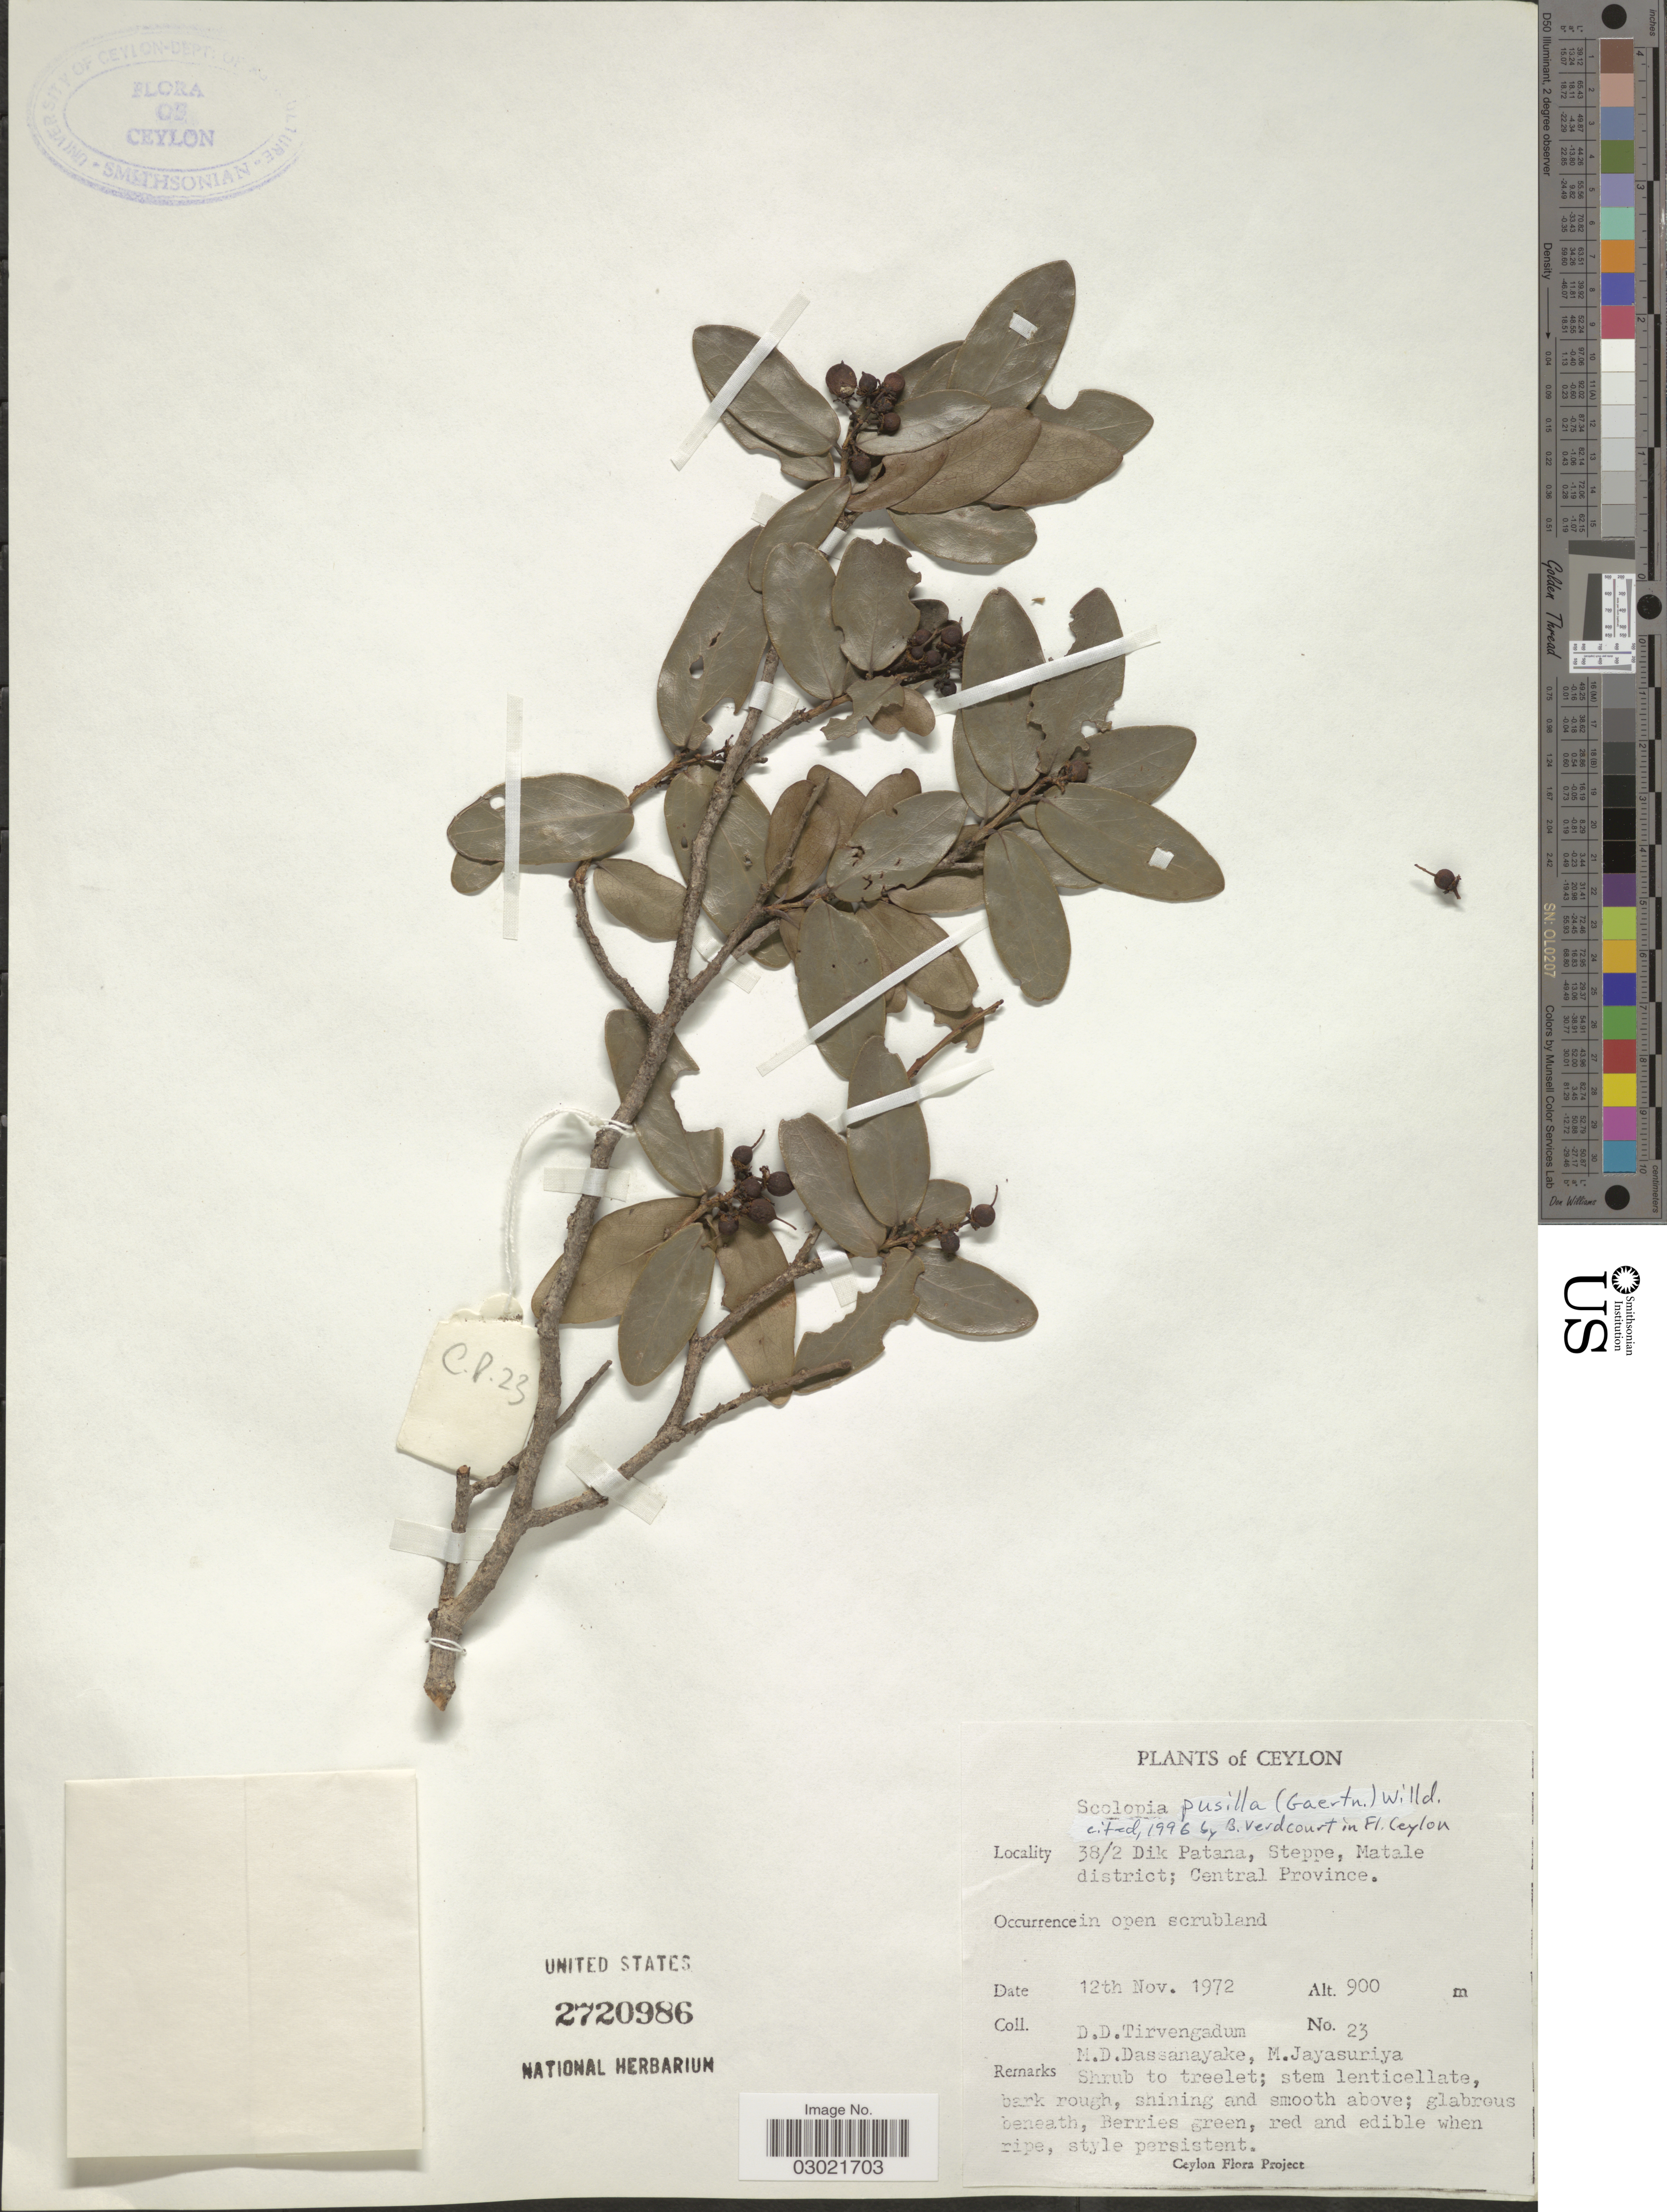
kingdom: Plantae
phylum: Tracheophyta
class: Magnoliopsida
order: Malpighiales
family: Salicaceae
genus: Scolopia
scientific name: Scolopia pusilla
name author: (Gaertn.) Willd.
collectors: D. Tirvengadum, M. D. Dassanayake & M. Jayasuriya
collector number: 23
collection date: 1972-11-12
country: Sri Lanka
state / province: Central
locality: Ceylon. 38/2 Dik Patana, Steppe, Matale district.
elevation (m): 900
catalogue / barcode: US 2720986